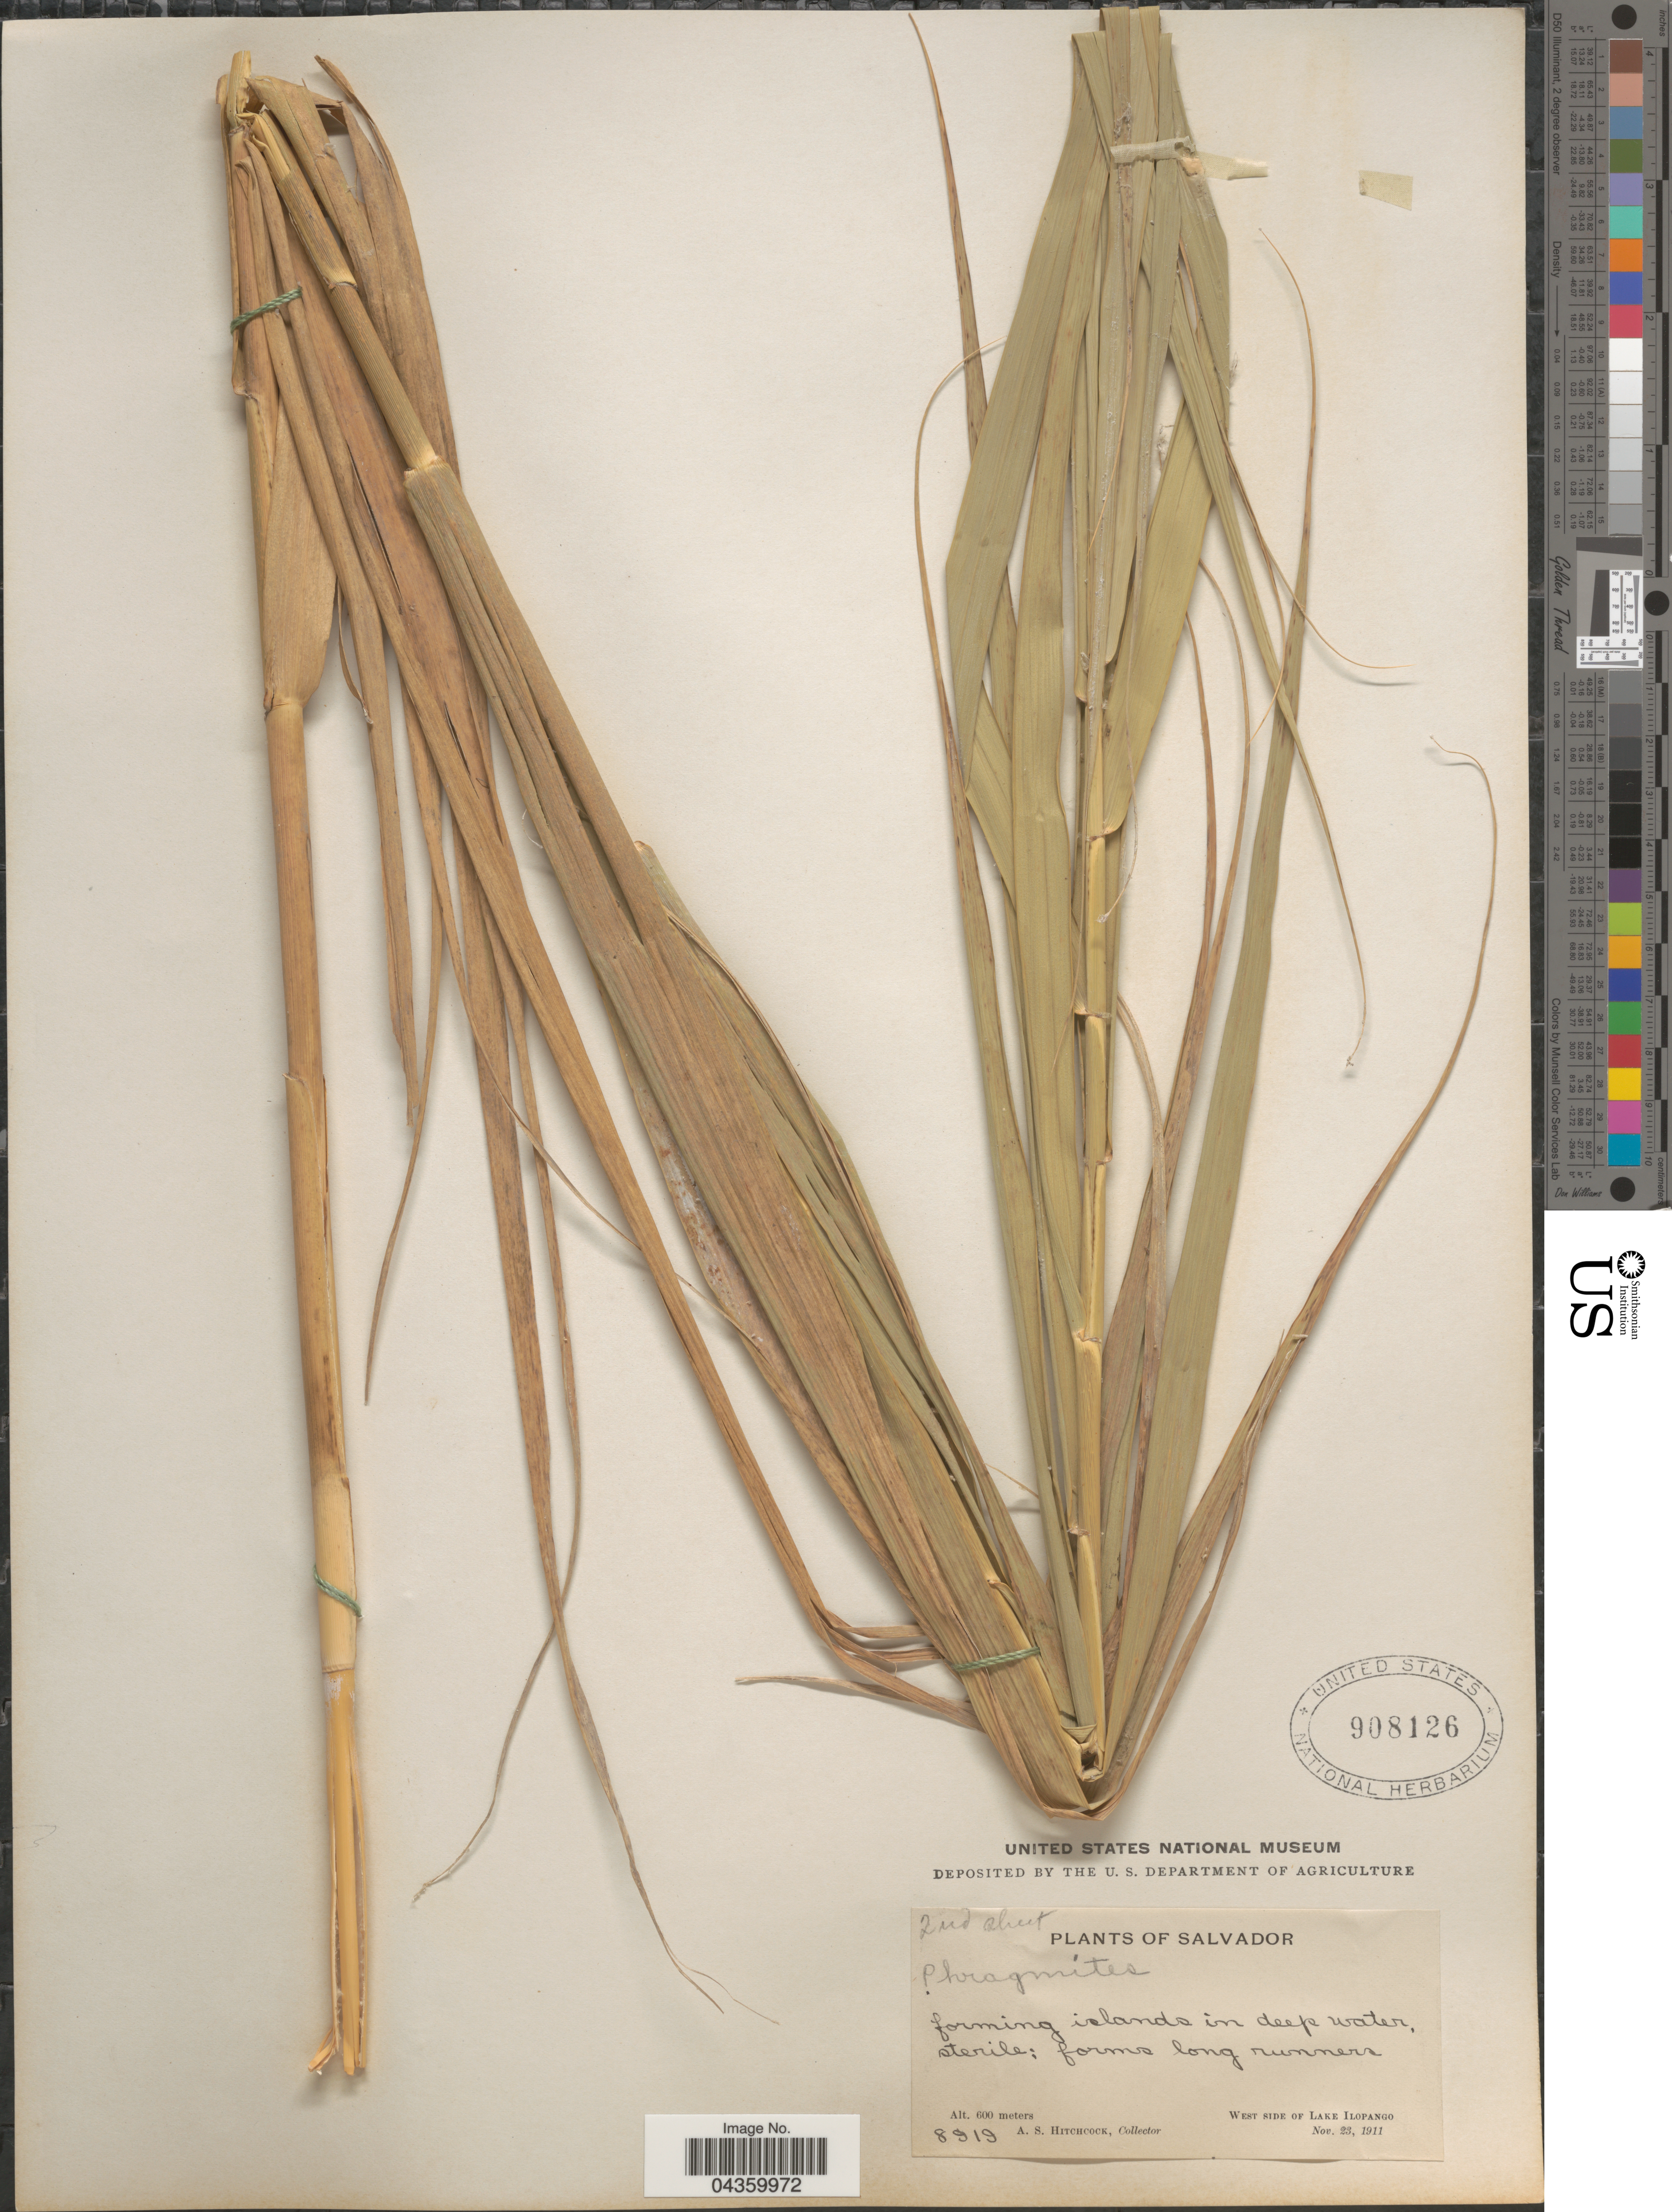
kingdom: Plantae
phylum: Tracheophyta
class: Liliopsida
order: Poales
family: Poaceae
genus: Phragmites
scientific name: Phragmites australis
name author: (Cav.) Trin. ex Steud.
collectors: A. S. Hitchcock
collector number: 8919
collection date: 1911-11-23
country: El Salvador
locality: Salvador. West side of Lake Ilopango.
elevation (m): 600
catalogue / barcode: US 908126